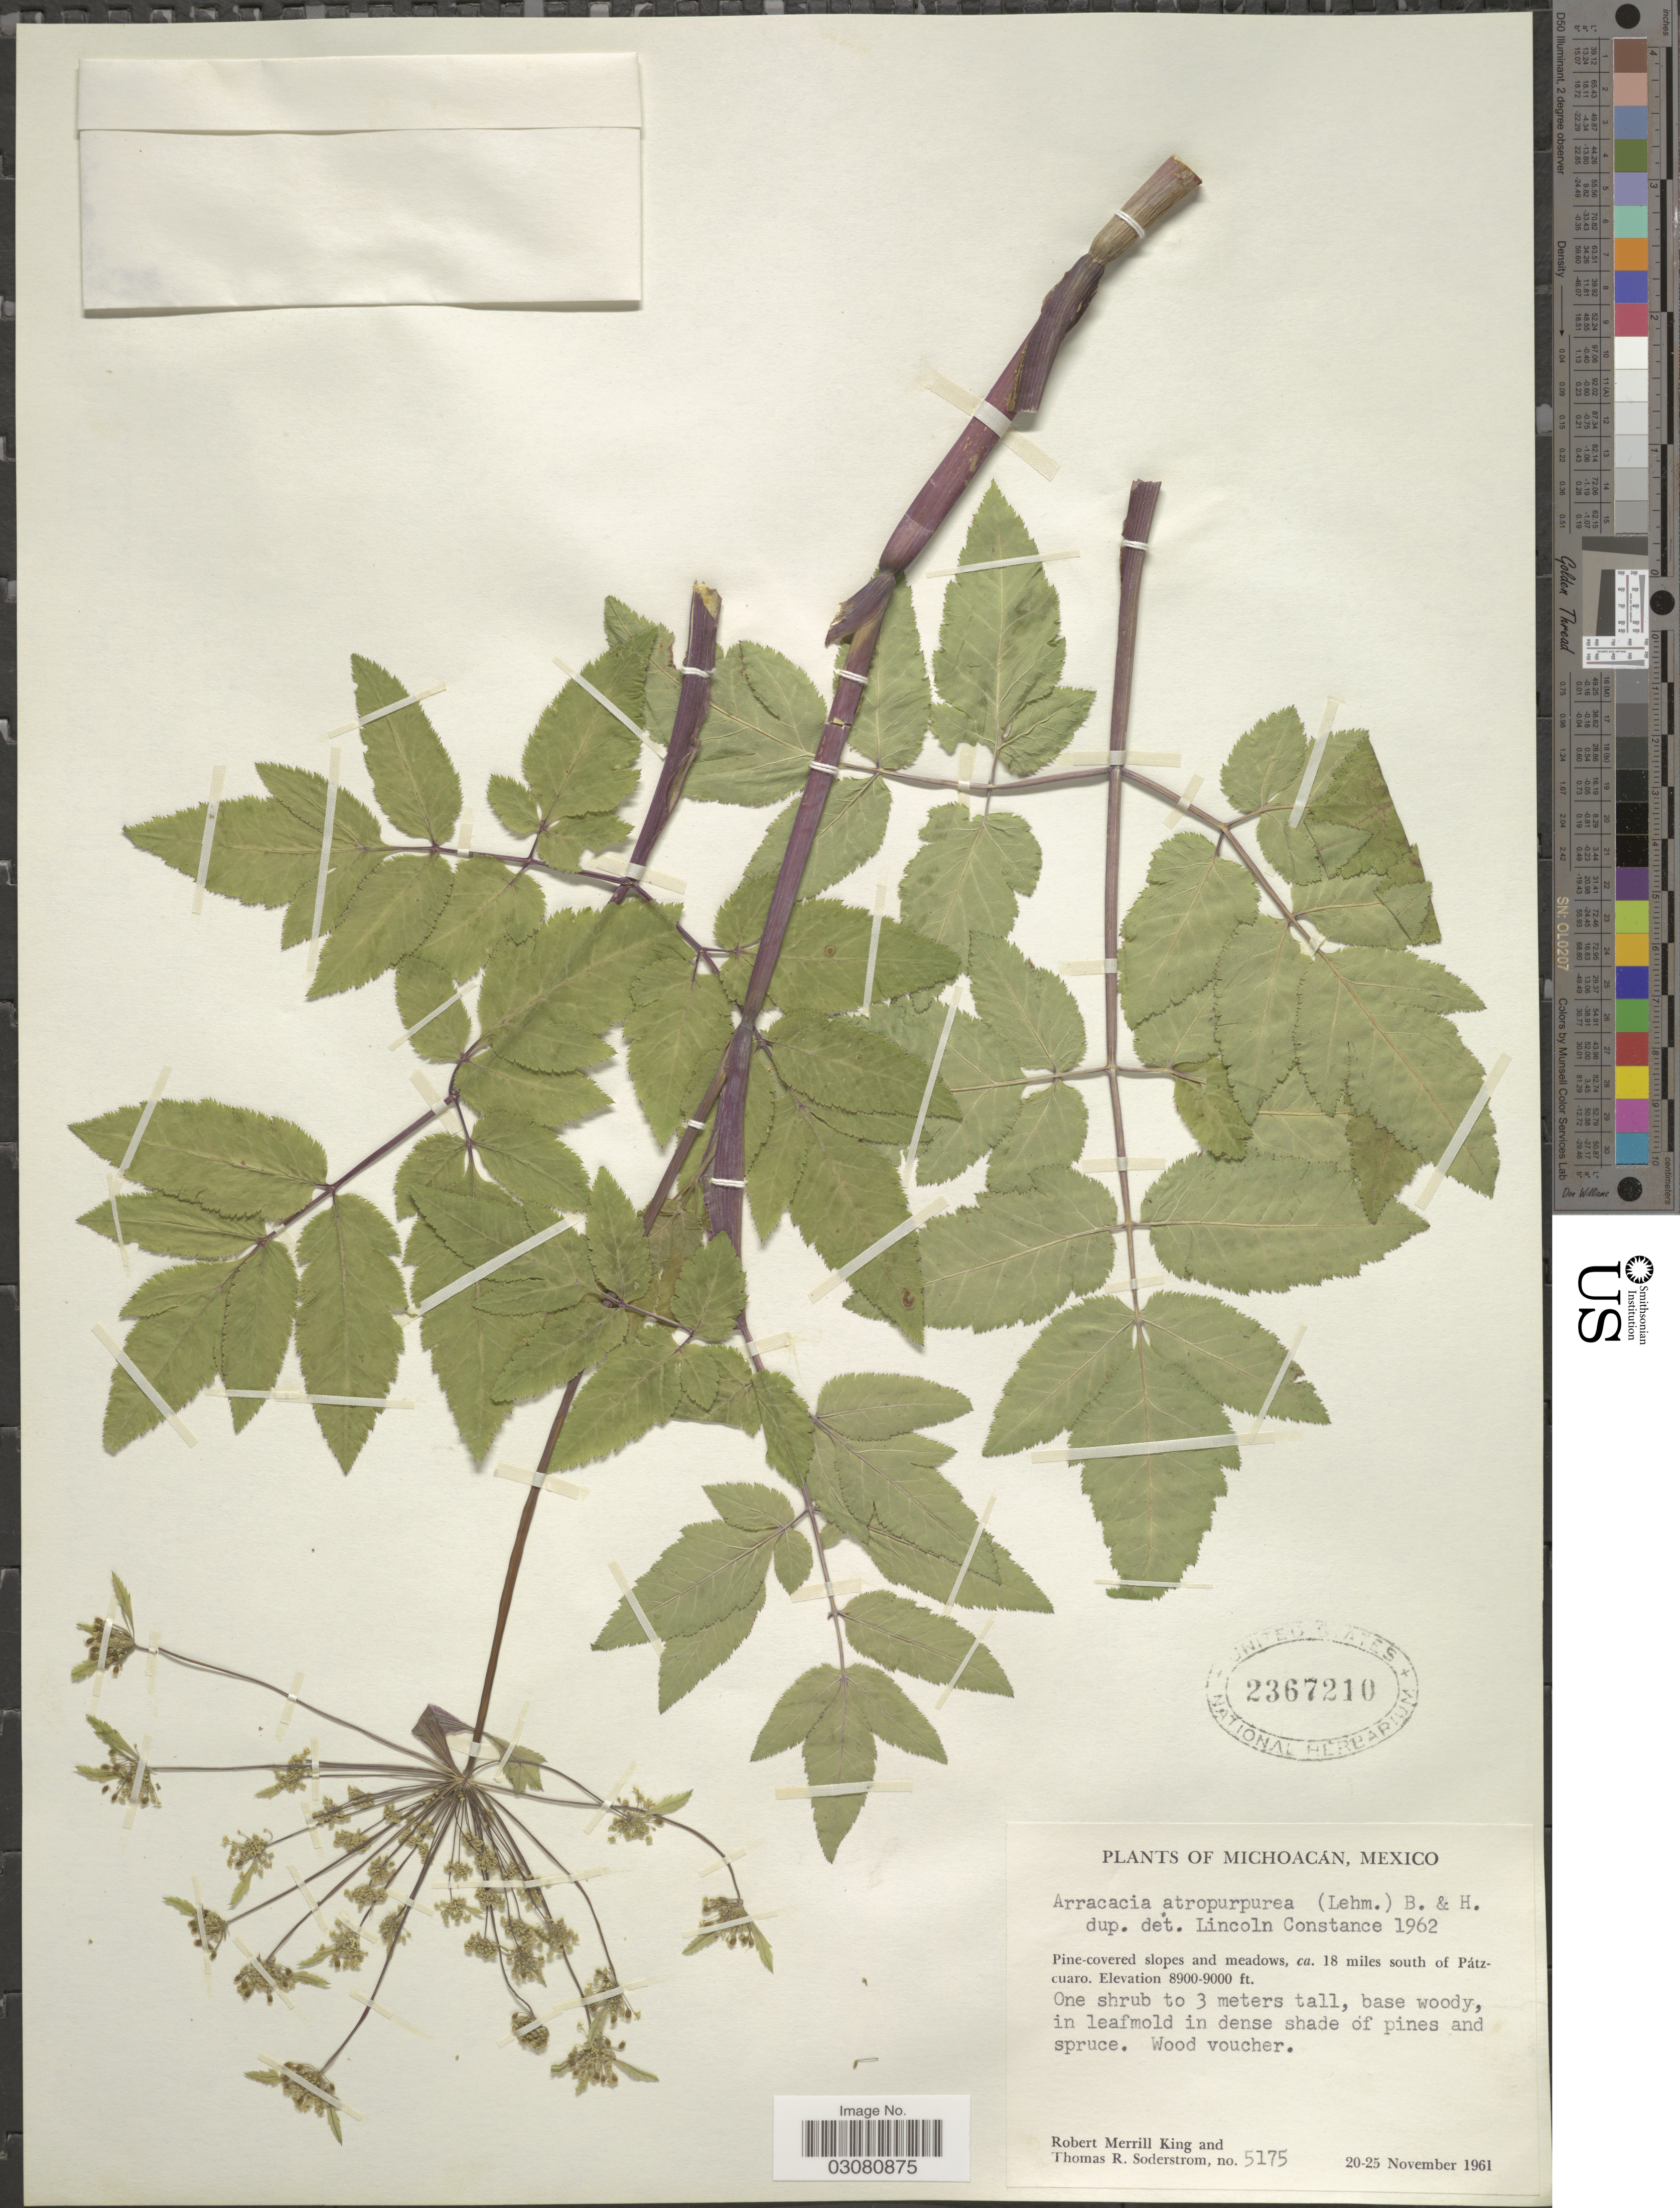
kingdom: Plantae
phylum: Tracheophyta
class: Magnoliopsida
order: Apiales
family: Apiaceae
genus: Arracacia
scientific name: Arracacia atropurpurea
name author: (Lehm.) Benth. & Hook. f. ex Hemsl.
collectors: R. M. King & T. R. Soderstrom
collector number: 5175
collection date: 1961-11-20/1961-11-25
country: Mexico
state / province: Michoacán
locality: Ca. 18 miles south of Pátzcuaro.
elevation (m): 2713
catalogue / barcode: US 2367210